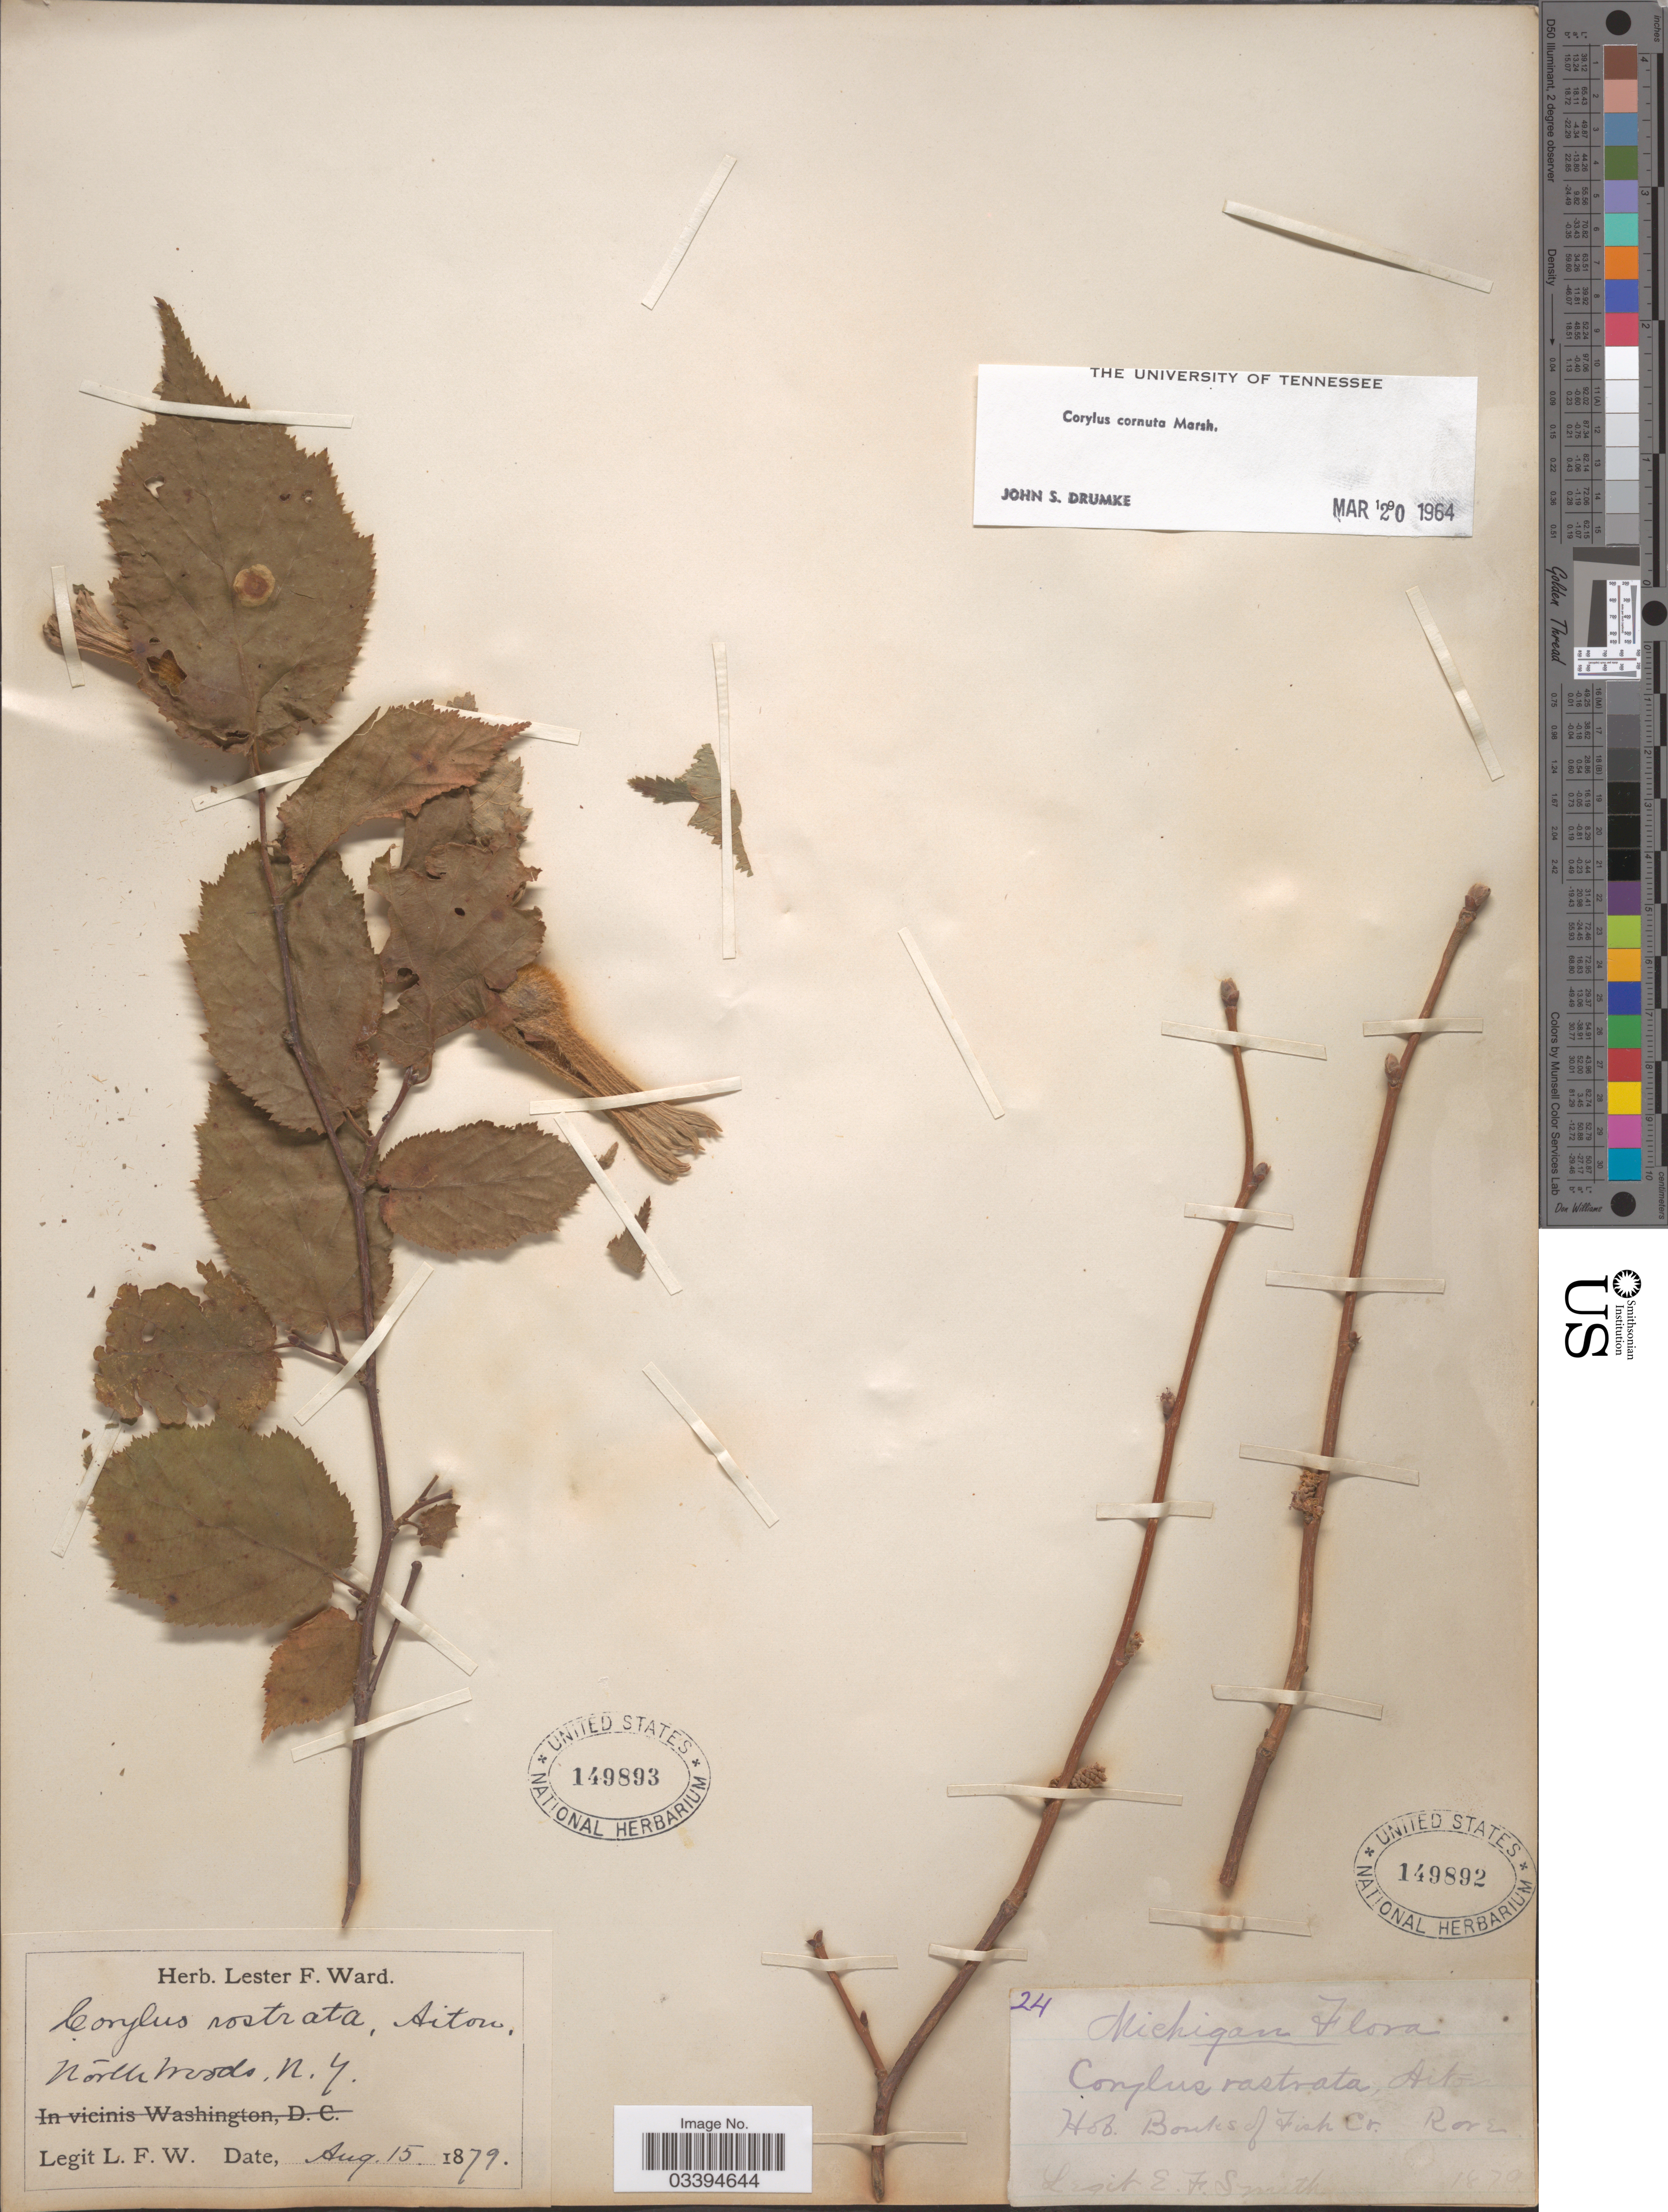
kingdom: Plantae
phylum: Tracheophyta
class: Magnoliopsida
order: Fagales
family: Betulaceae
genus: Corylus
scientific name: Corylus cornuta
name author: Marshall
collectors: E. F. Smith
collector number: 24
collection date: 1879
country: United States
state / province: Michigan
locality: Banks of Fish Cr.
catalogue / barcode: US 149892-2